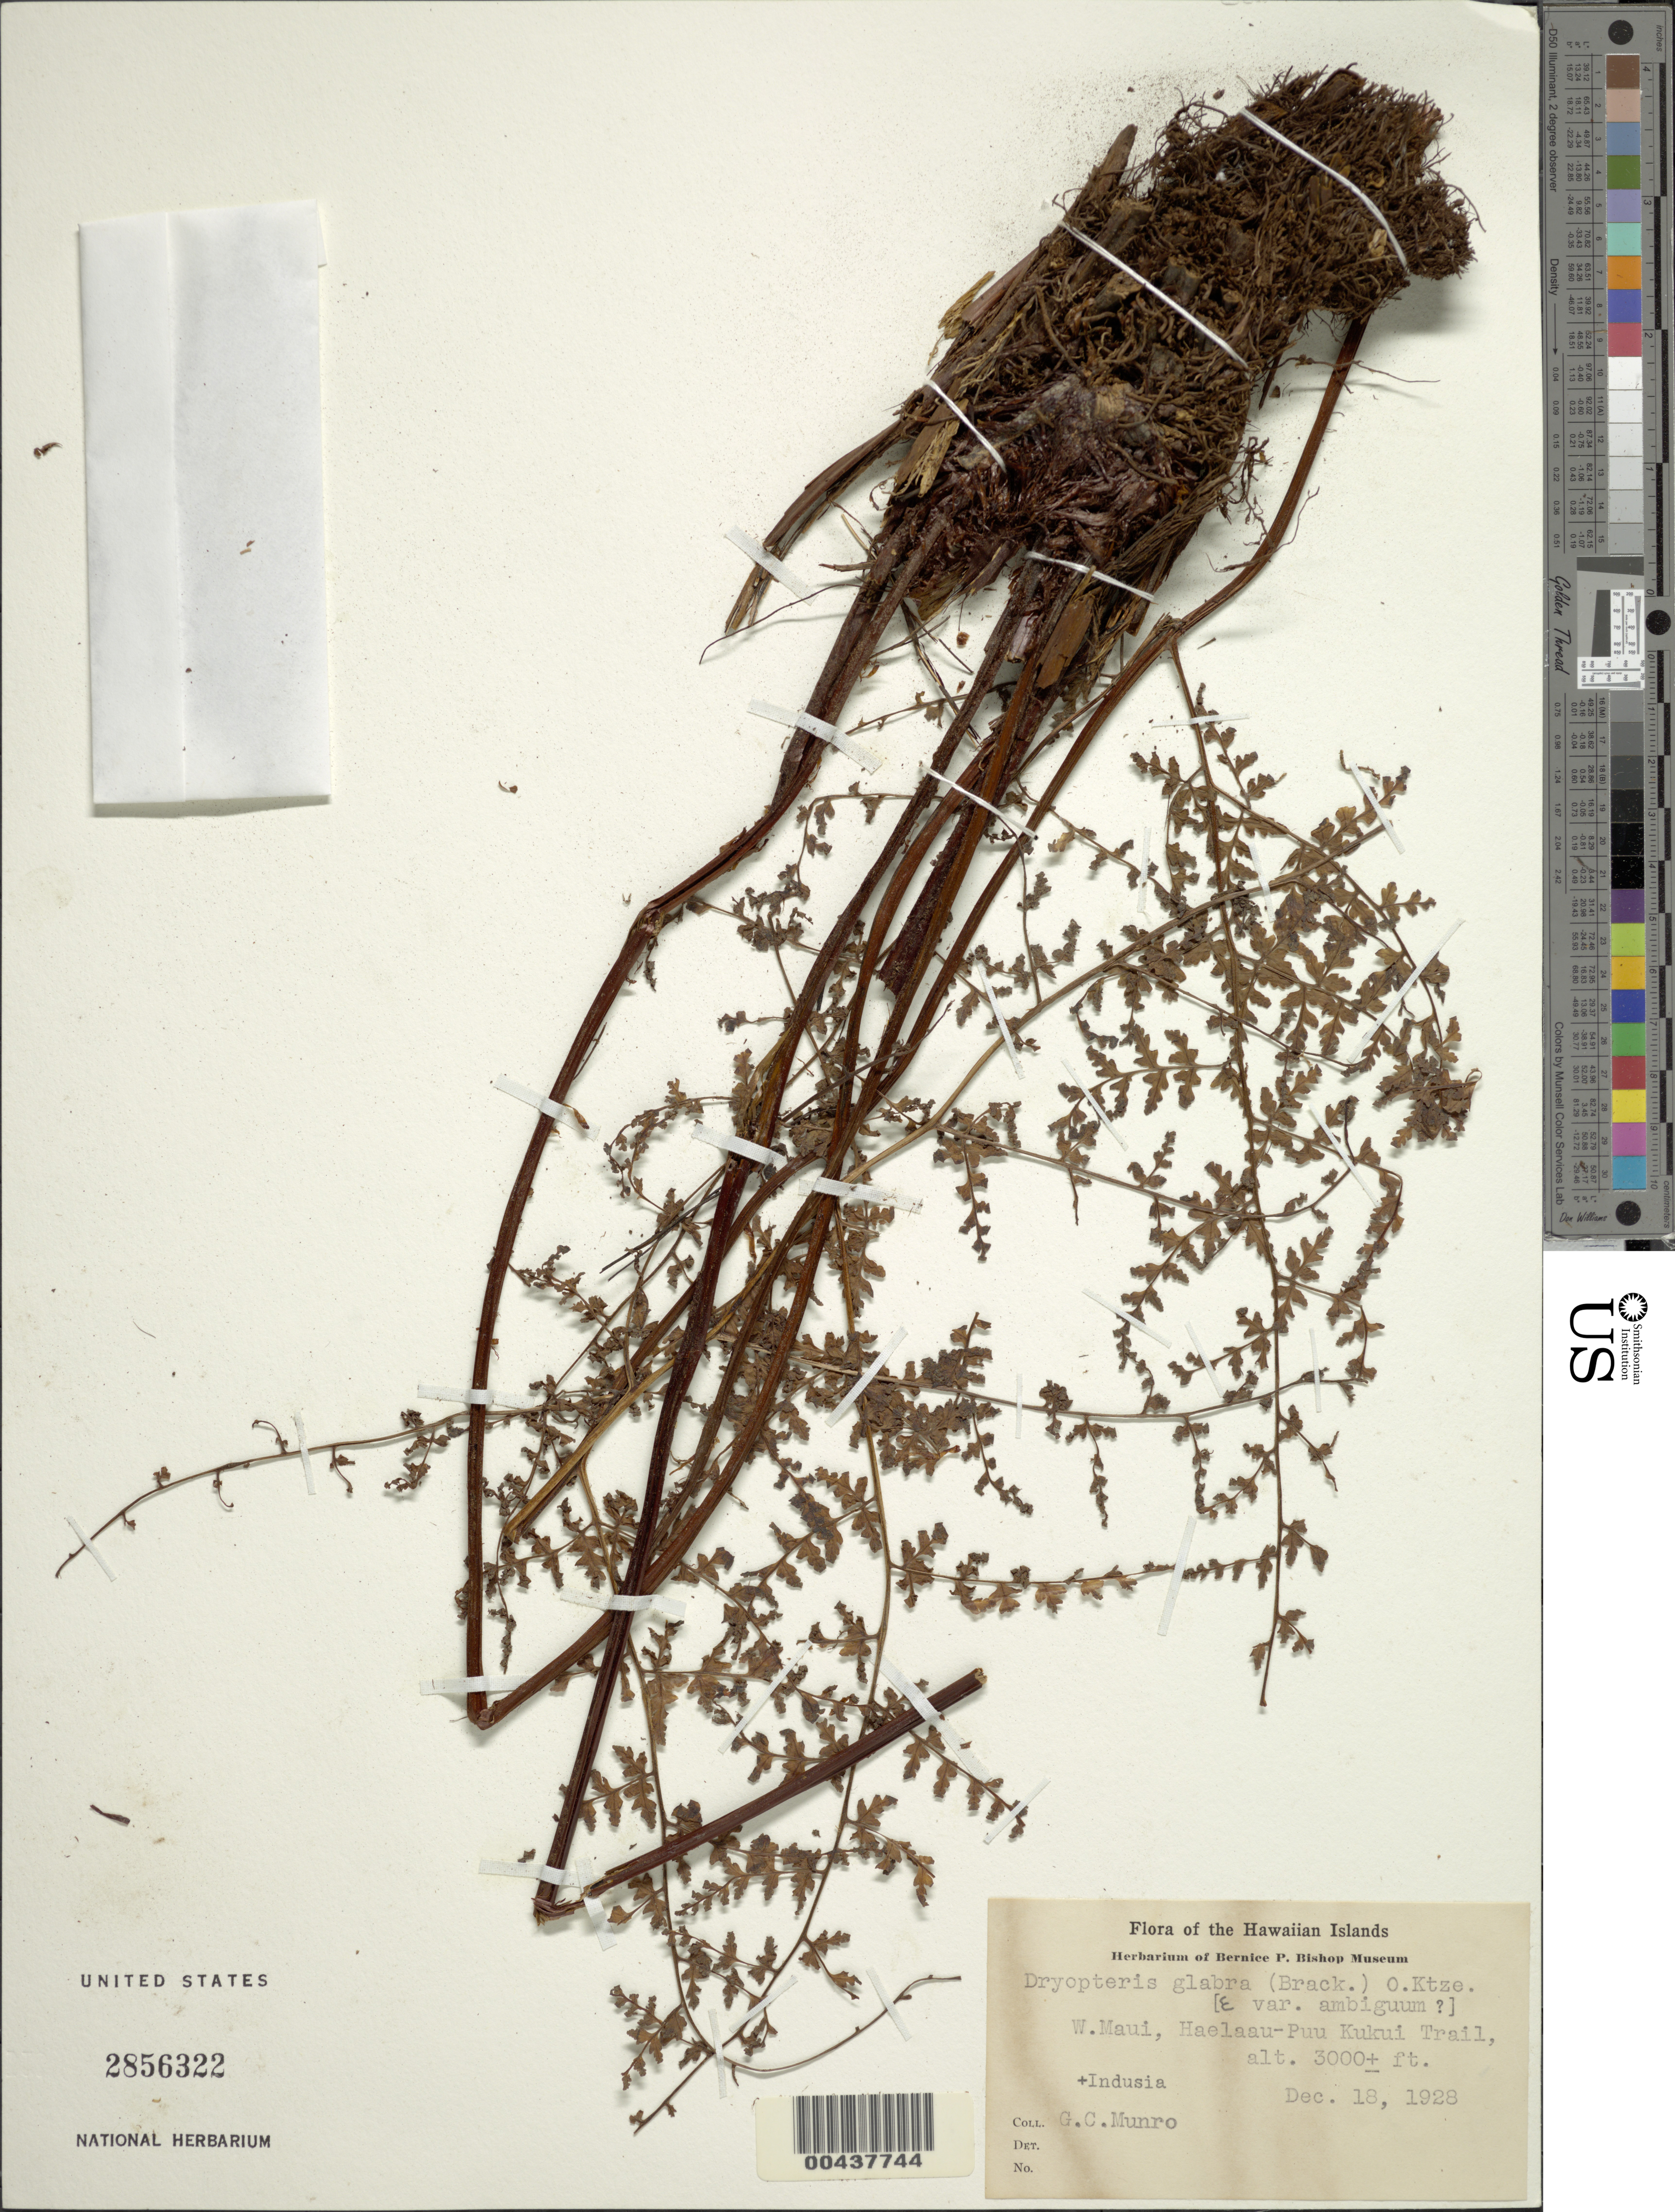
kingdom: Plantae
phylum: Tracheophyta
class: Polypodiopsida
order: Polypodiales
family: Dryopteridaceae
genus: Dryopteris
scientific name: Dryopteris glabra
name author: (Brack.) Kuntze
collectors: G. C. Munro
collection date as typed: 18 Dec 1928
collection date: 1928-12-18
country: United States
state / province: Hawaii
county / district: Maui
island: Maui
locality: W Maui, Haelaau-Puu Kukui Trail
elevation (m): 914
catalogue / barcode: US 2856322